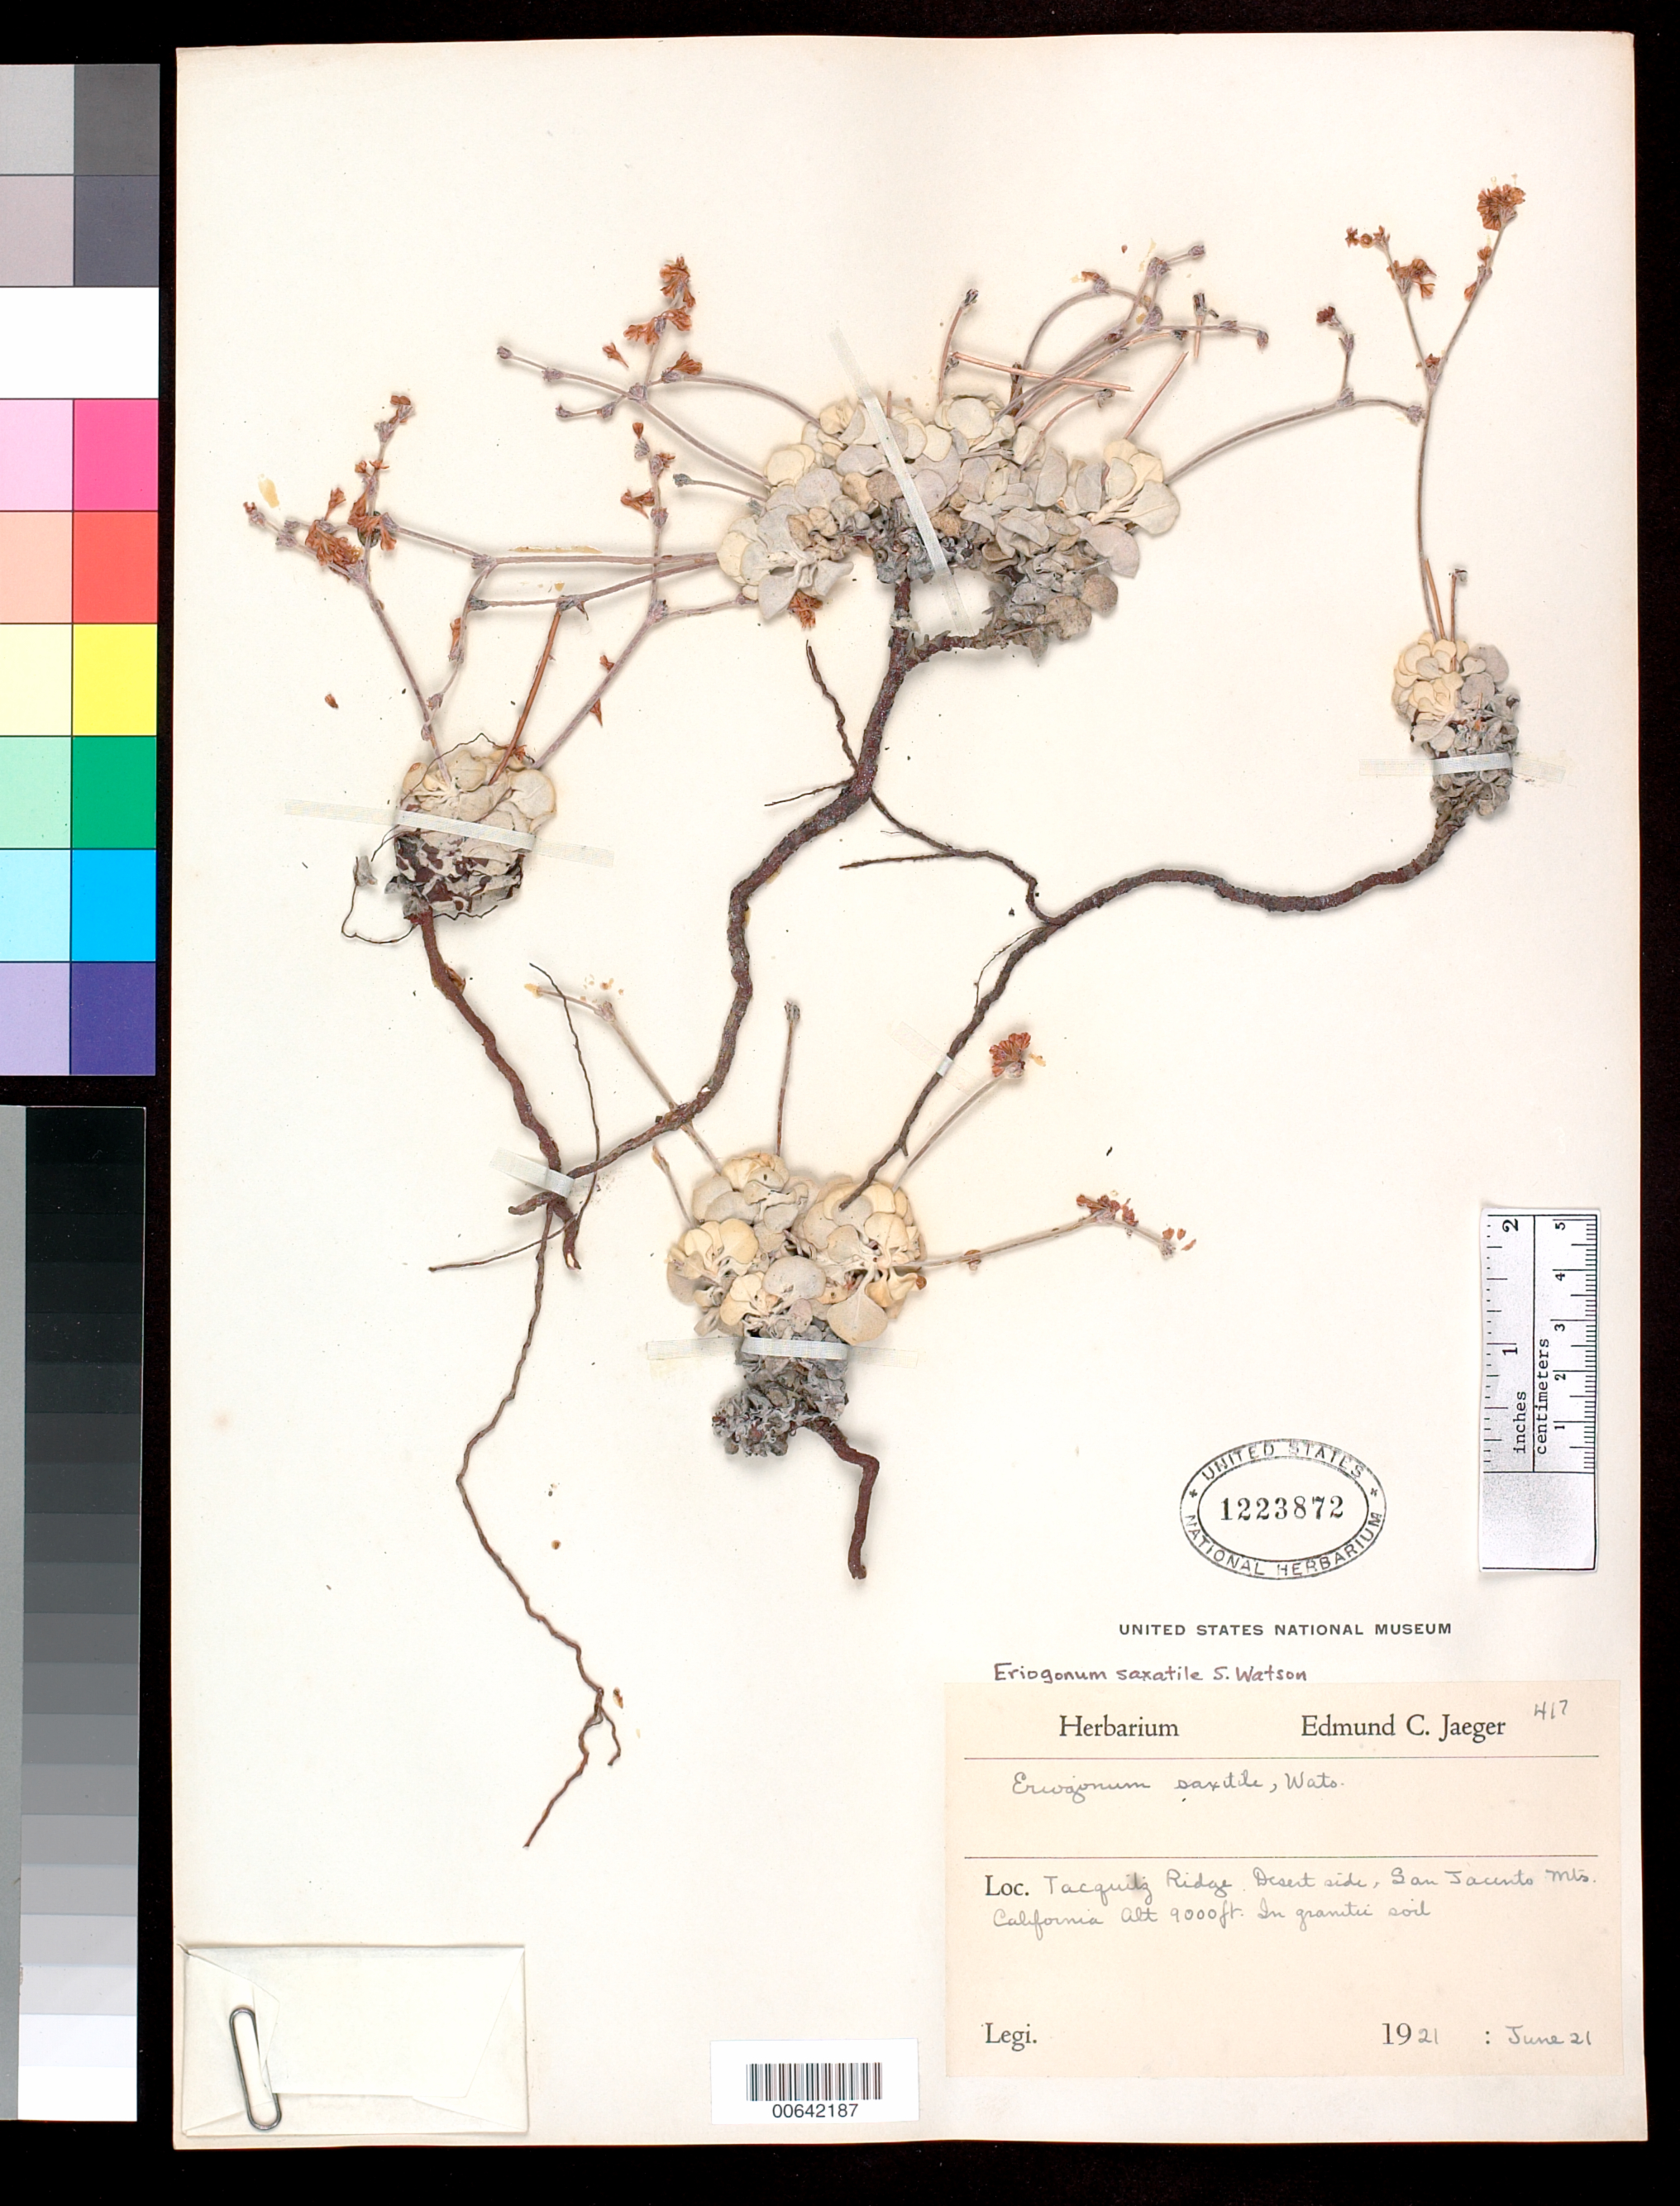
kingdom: Plantae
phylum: Tracheophyta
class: Magnoliopsida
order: Caryophyllales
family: Polygonaceae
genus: Eriogonum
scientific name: Eriogonum saxatile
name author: S. Watson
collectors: E. Jaeger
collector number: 417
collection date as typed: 21 Jun 1921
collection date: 1921-06-21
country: United States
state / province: California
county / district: Riverside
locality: Tacquitz Tidge Desert side, San Jacinto Mts. In granitic soil.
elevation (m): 2743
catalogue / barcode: US 1223872